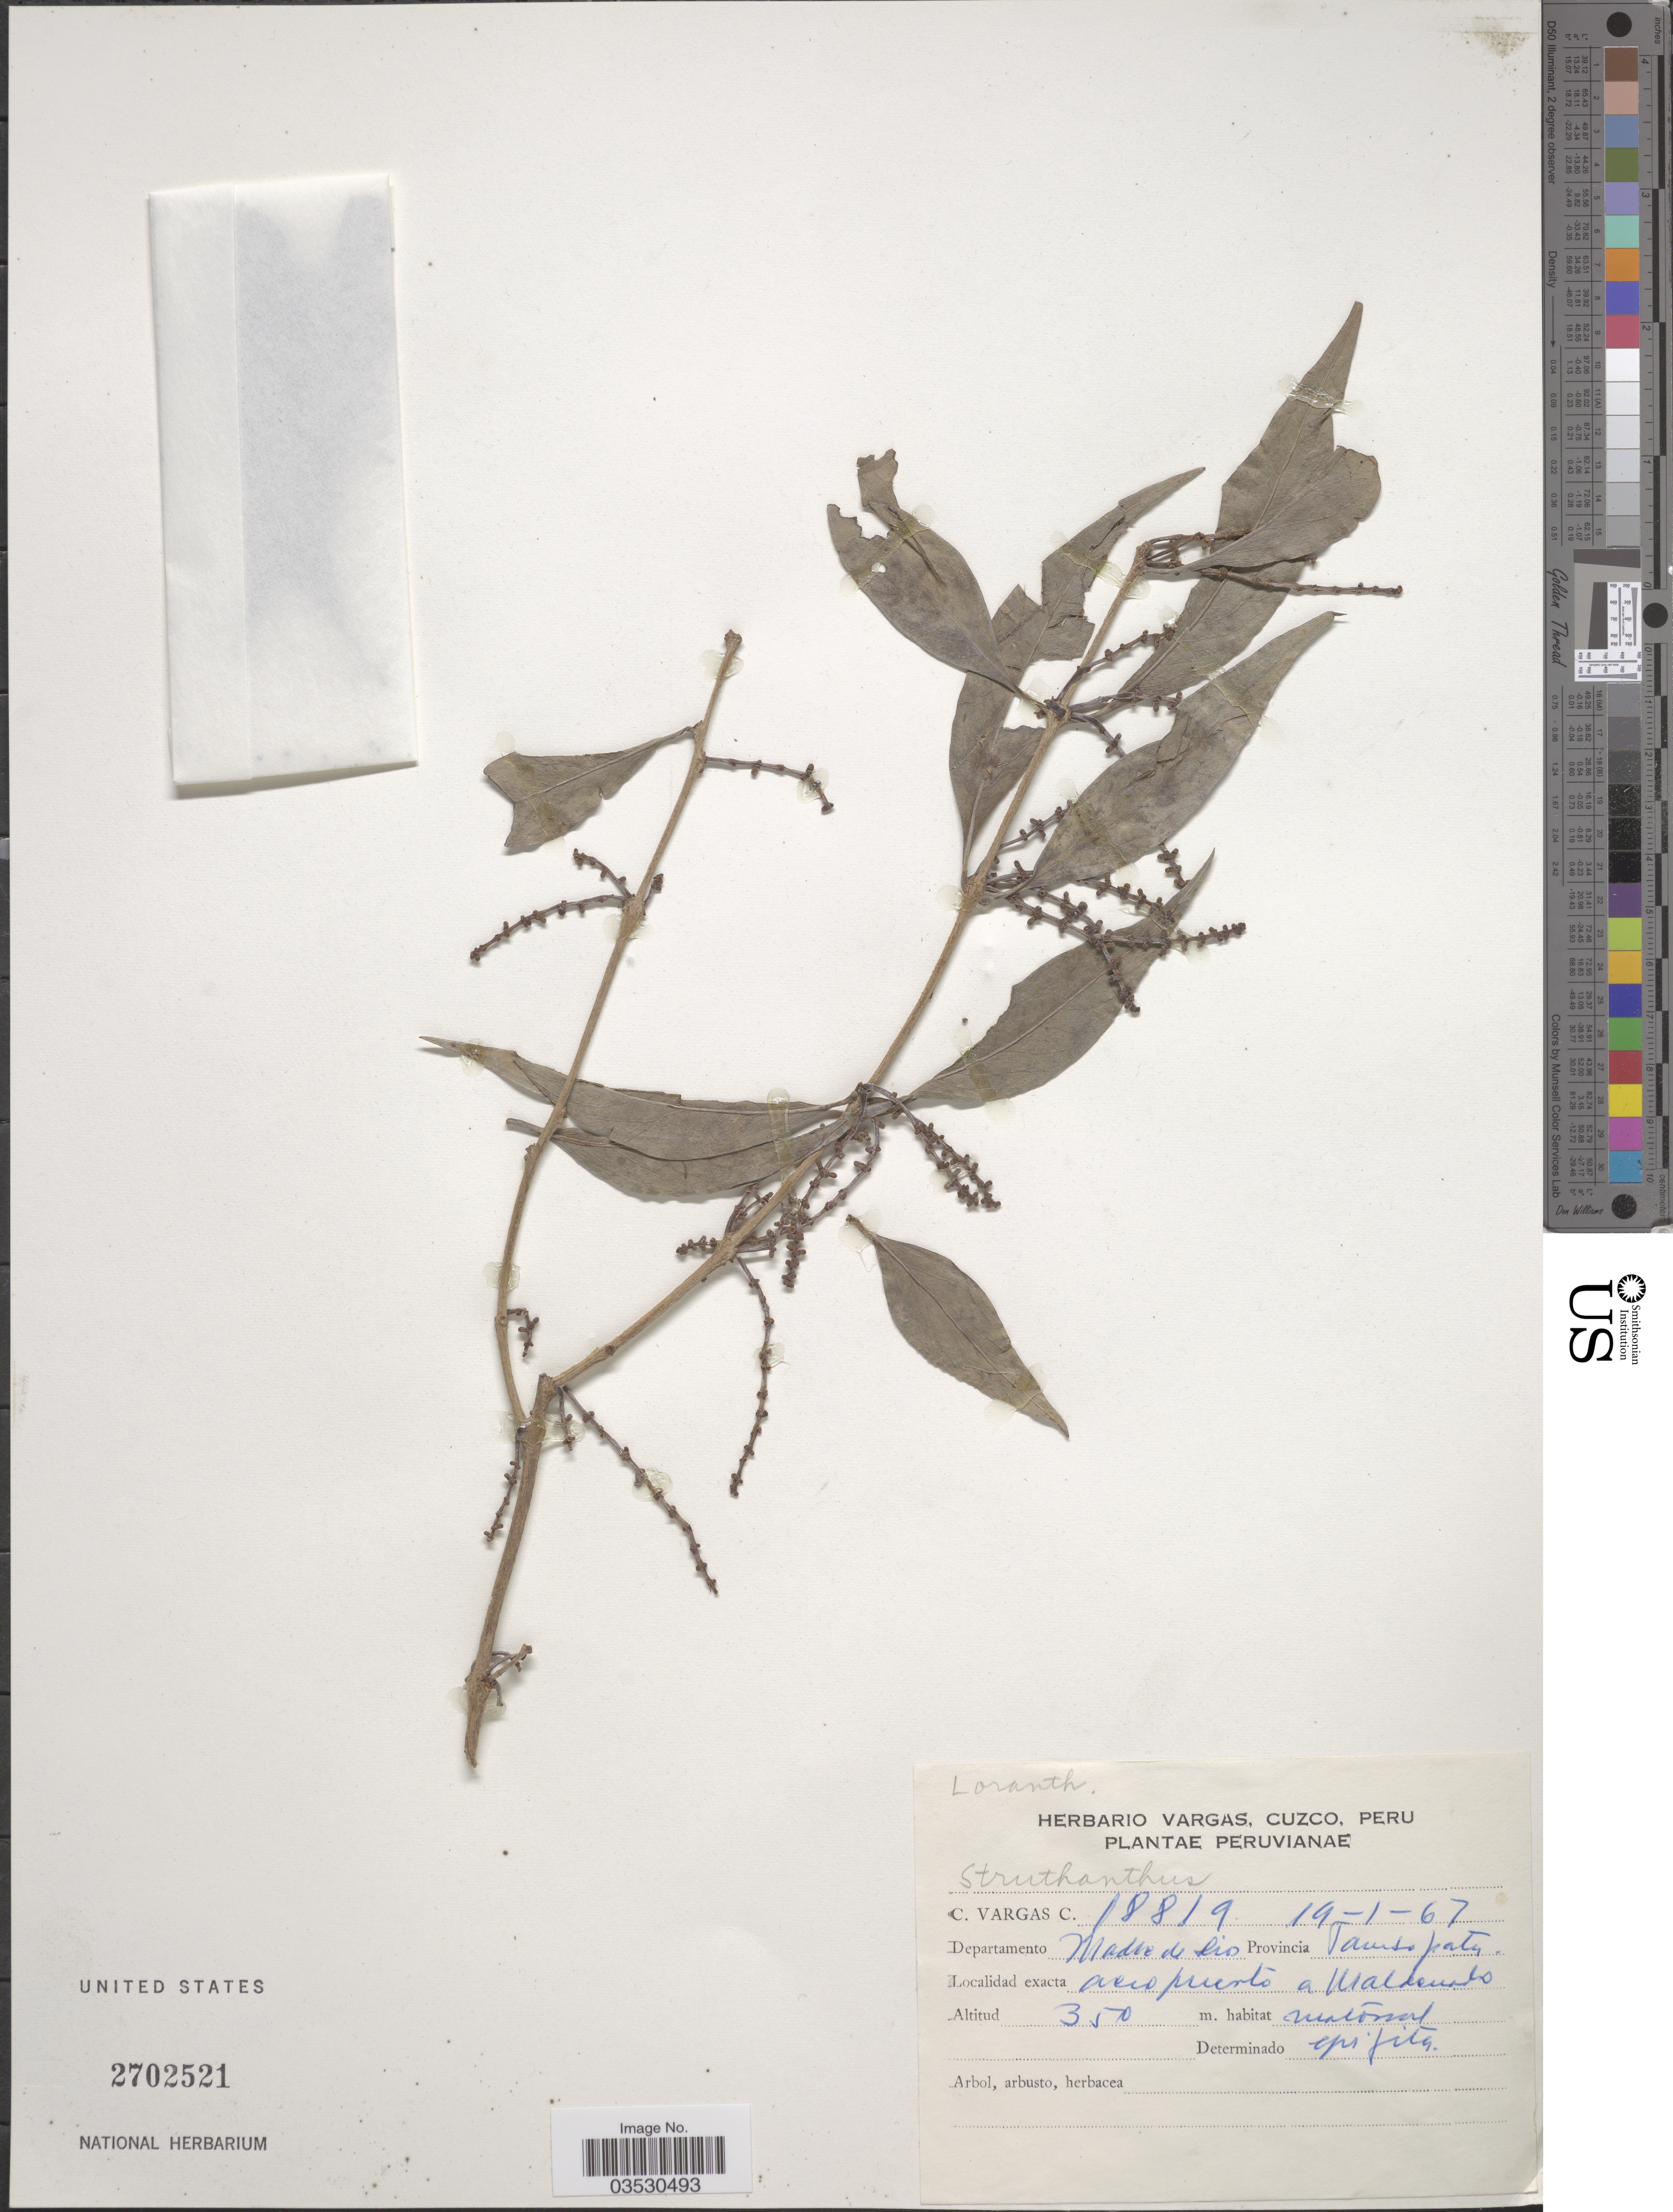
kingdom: Plantae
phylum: Tracheophyta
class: Magnoliopsida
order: Santalales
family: Loranthaceae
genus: Struthanthus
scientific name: Struthanthus sp.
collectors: C. Vargas Calderón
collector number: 18819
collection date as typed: Transcribed d/m/y: 19/1/67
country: Peru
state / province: Madre de Dios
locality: Departamento Madre de Dios. Provincia Tambopata. Aeropuerto a Maldonado.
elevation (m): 350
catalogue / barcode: US 2702521